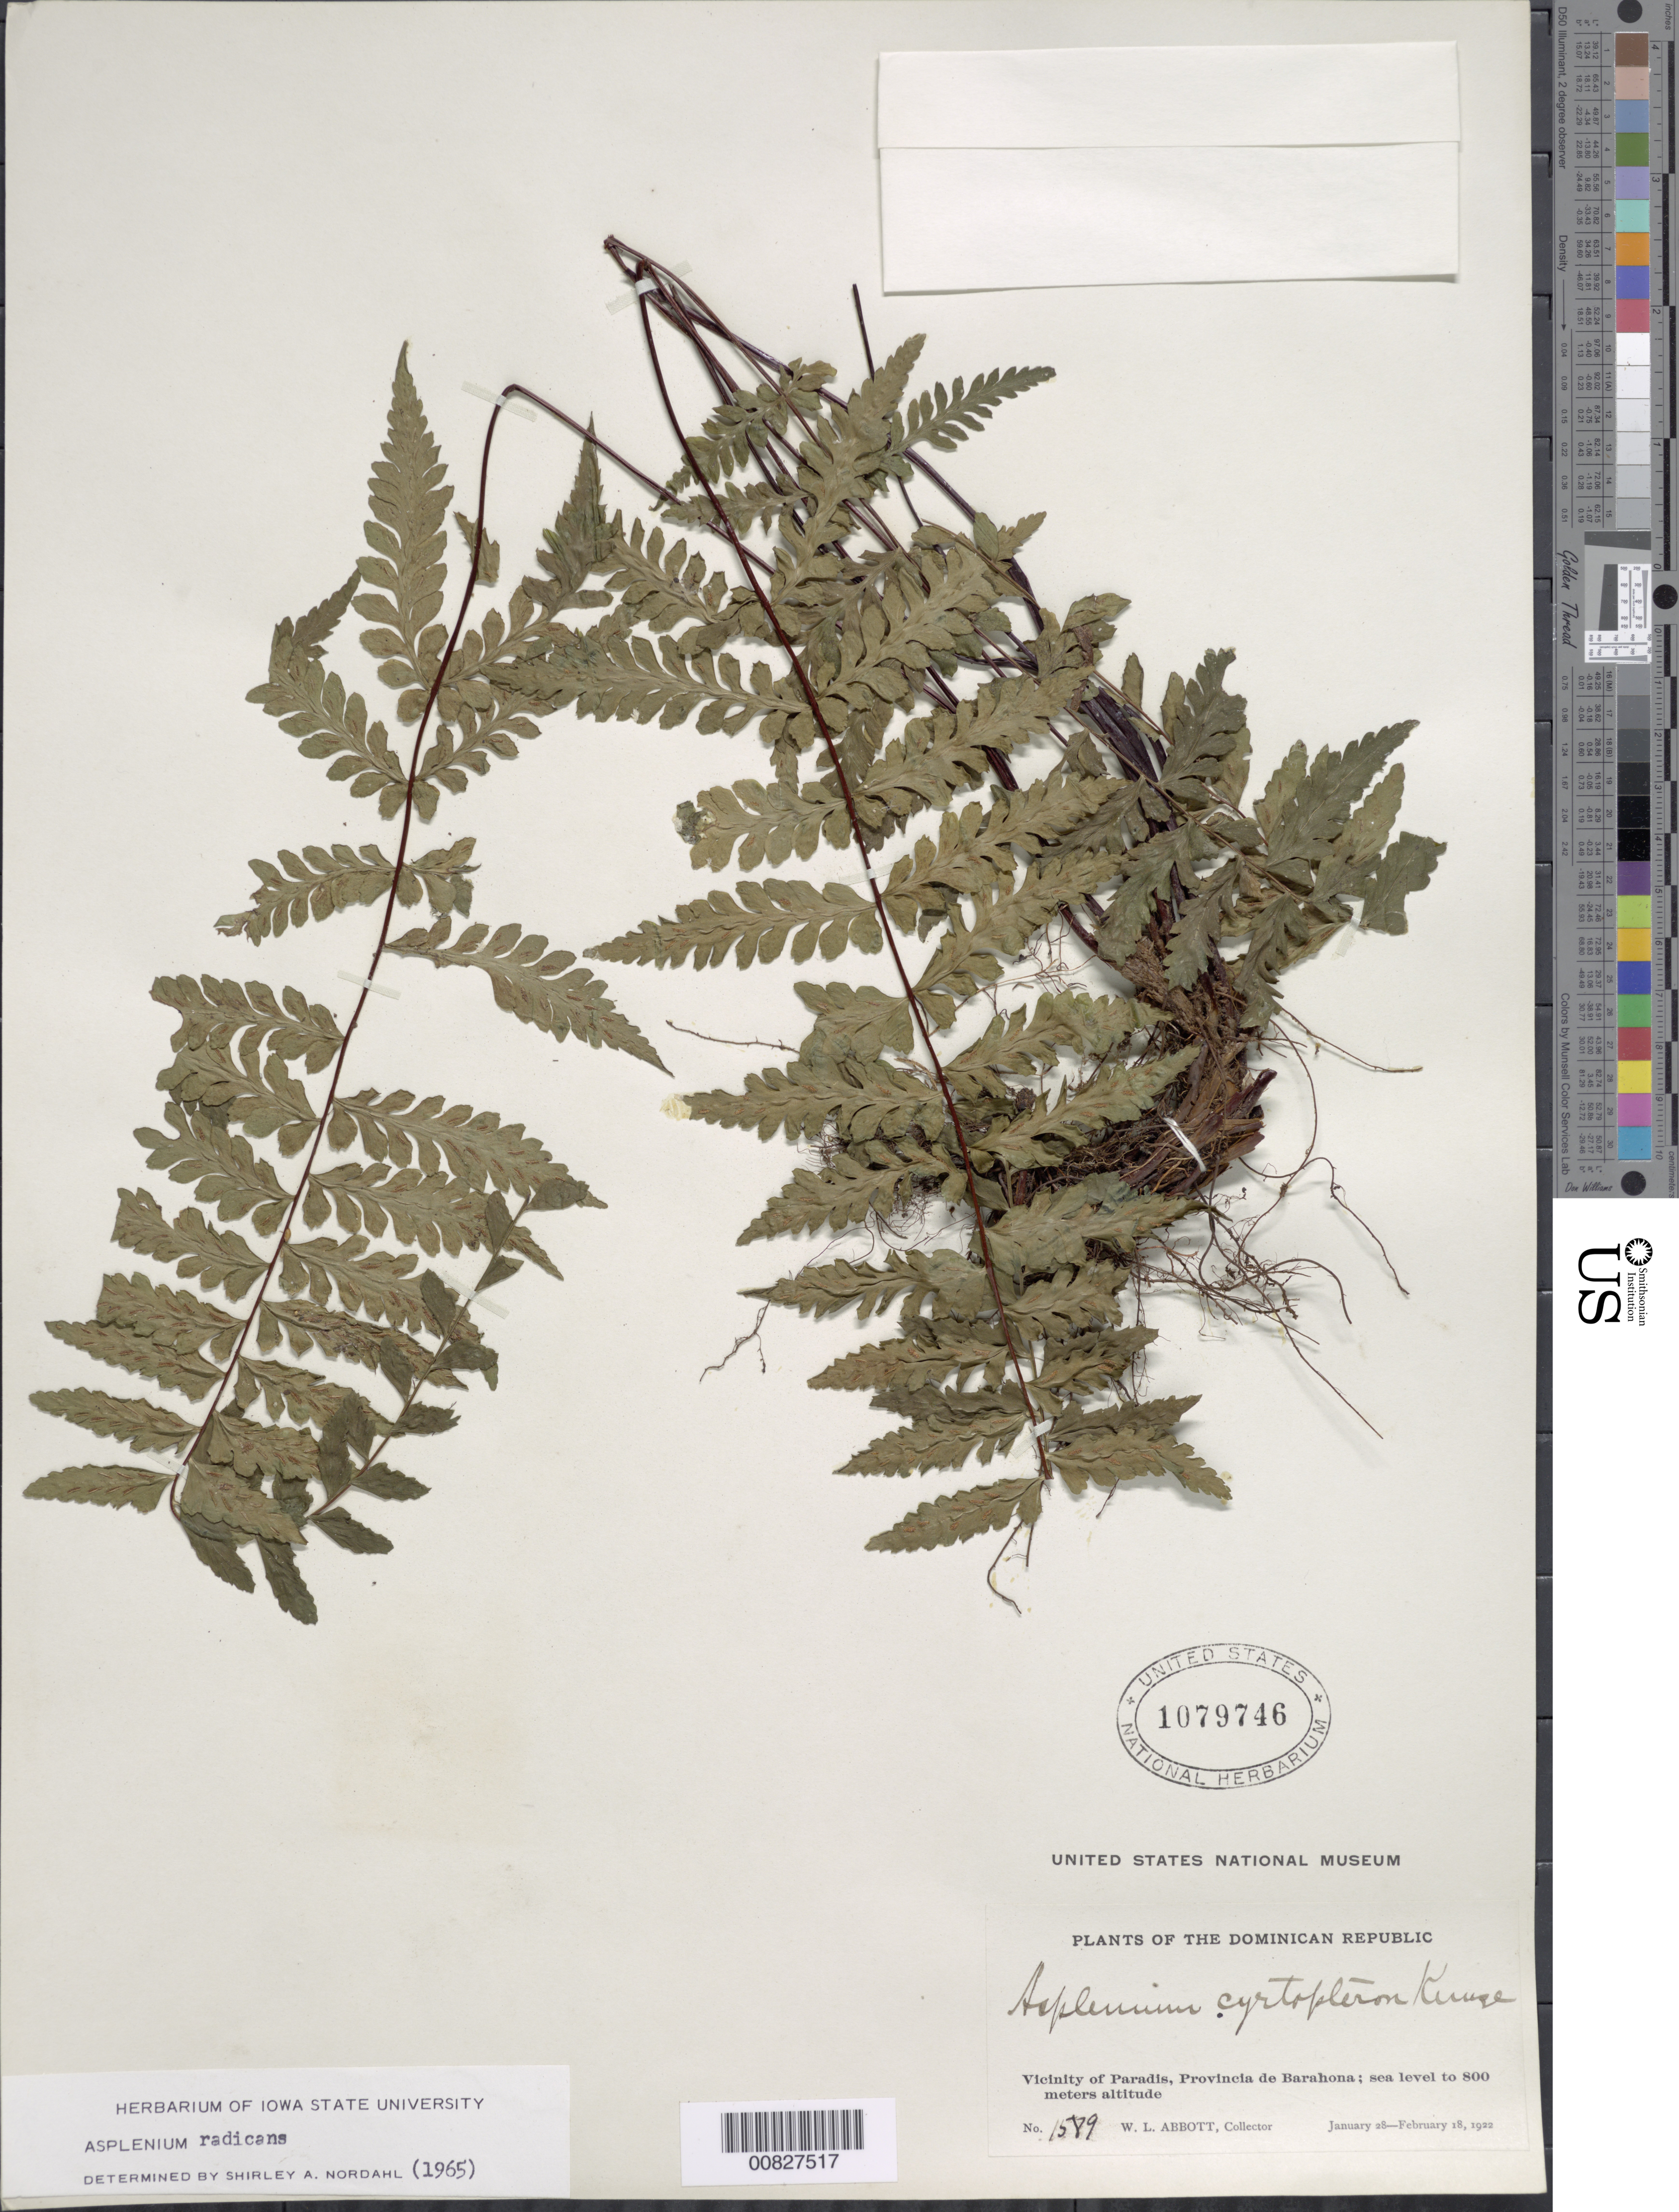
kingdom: Plantae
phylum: Tracheophyta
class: Polypodiopsida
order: Polypodiales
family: Aspleniaceae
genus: Asplenium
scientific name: Asplenium radicans var. alloeopteron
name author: (Kunze ex Klotzsch) Lellinger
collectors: W. L. Abbott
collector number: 1589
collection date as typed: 28 Jan 1922 to 18 Feb 1922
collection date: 1922-01-28/1922-02-18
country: Dominican Republic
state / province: Barahona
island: Hispaniola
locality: Paradis vicinity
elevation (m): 0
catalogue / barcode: US 1079746